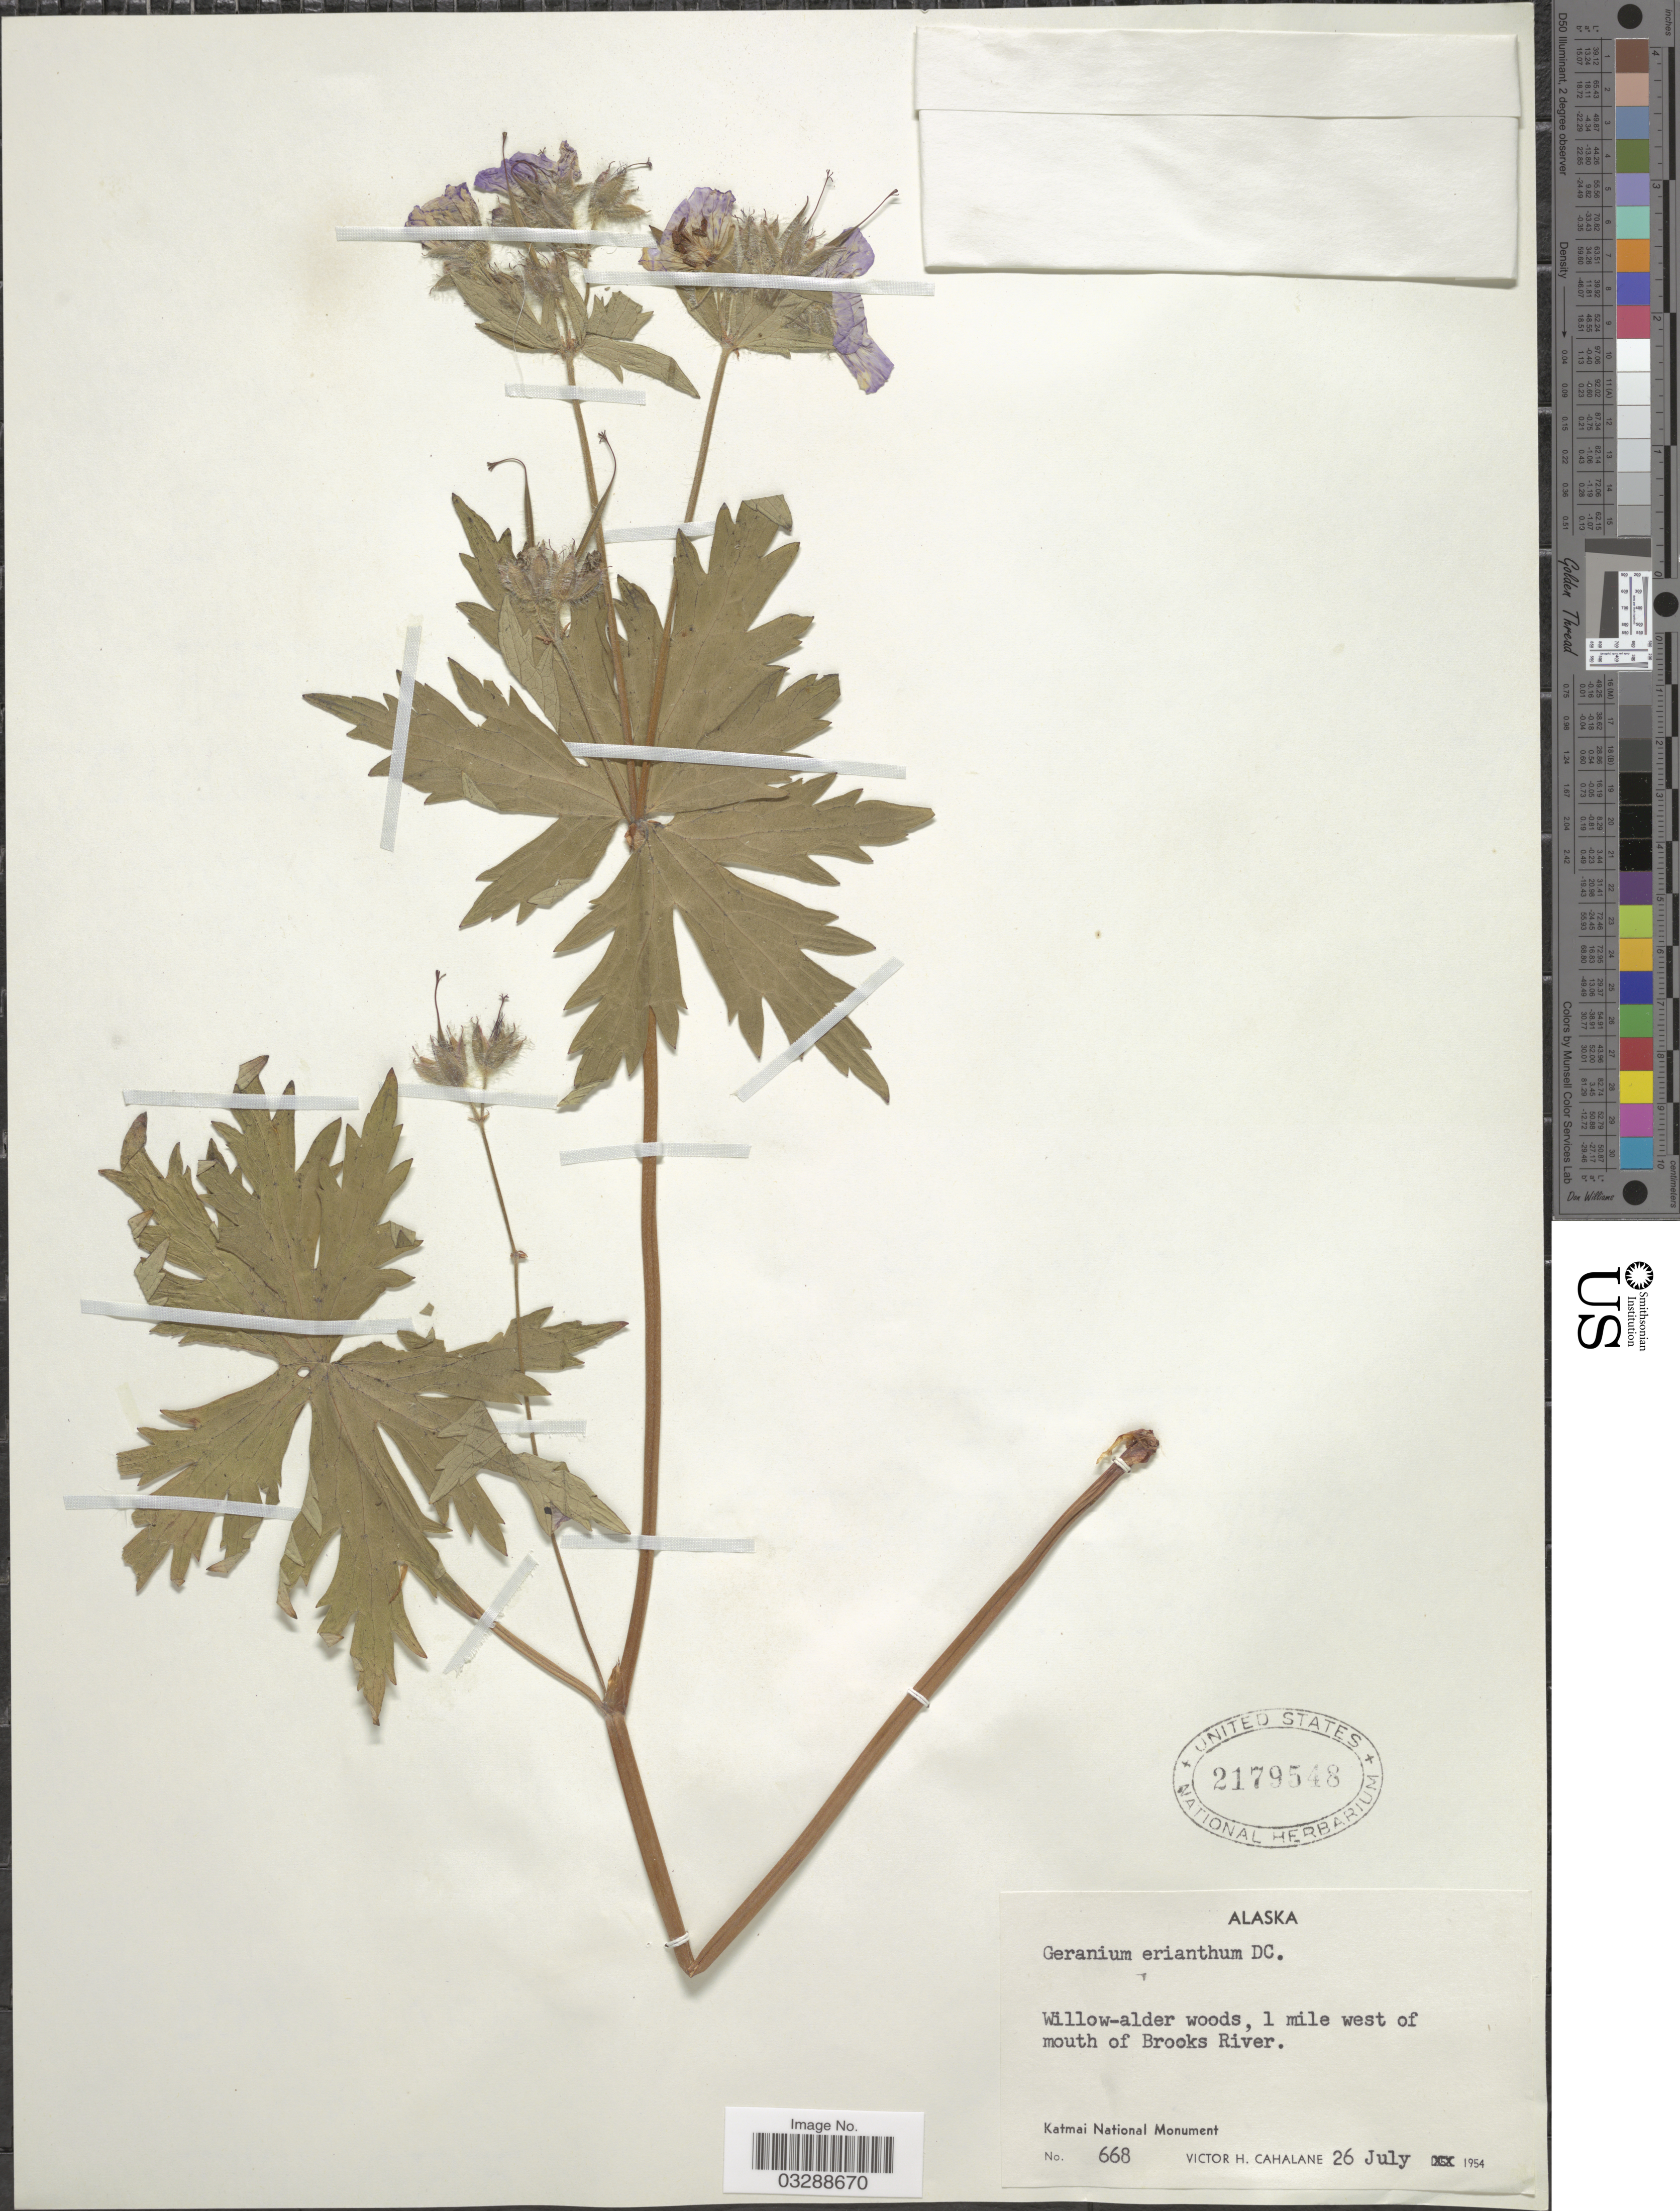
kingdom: Plantae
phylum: Tracheophyta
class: Magnoliopsida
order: Geraniales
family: Geraniaceae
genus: Geranium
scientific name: Geranium erianthum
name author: DC.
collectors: V. Cahalane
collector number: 668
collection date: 1954-07-26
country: United States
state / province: Alaska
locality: Willow-alder woods, 1 mile west of mouth of Brooks River. Katmai National Monument.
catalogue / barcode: US 2179548